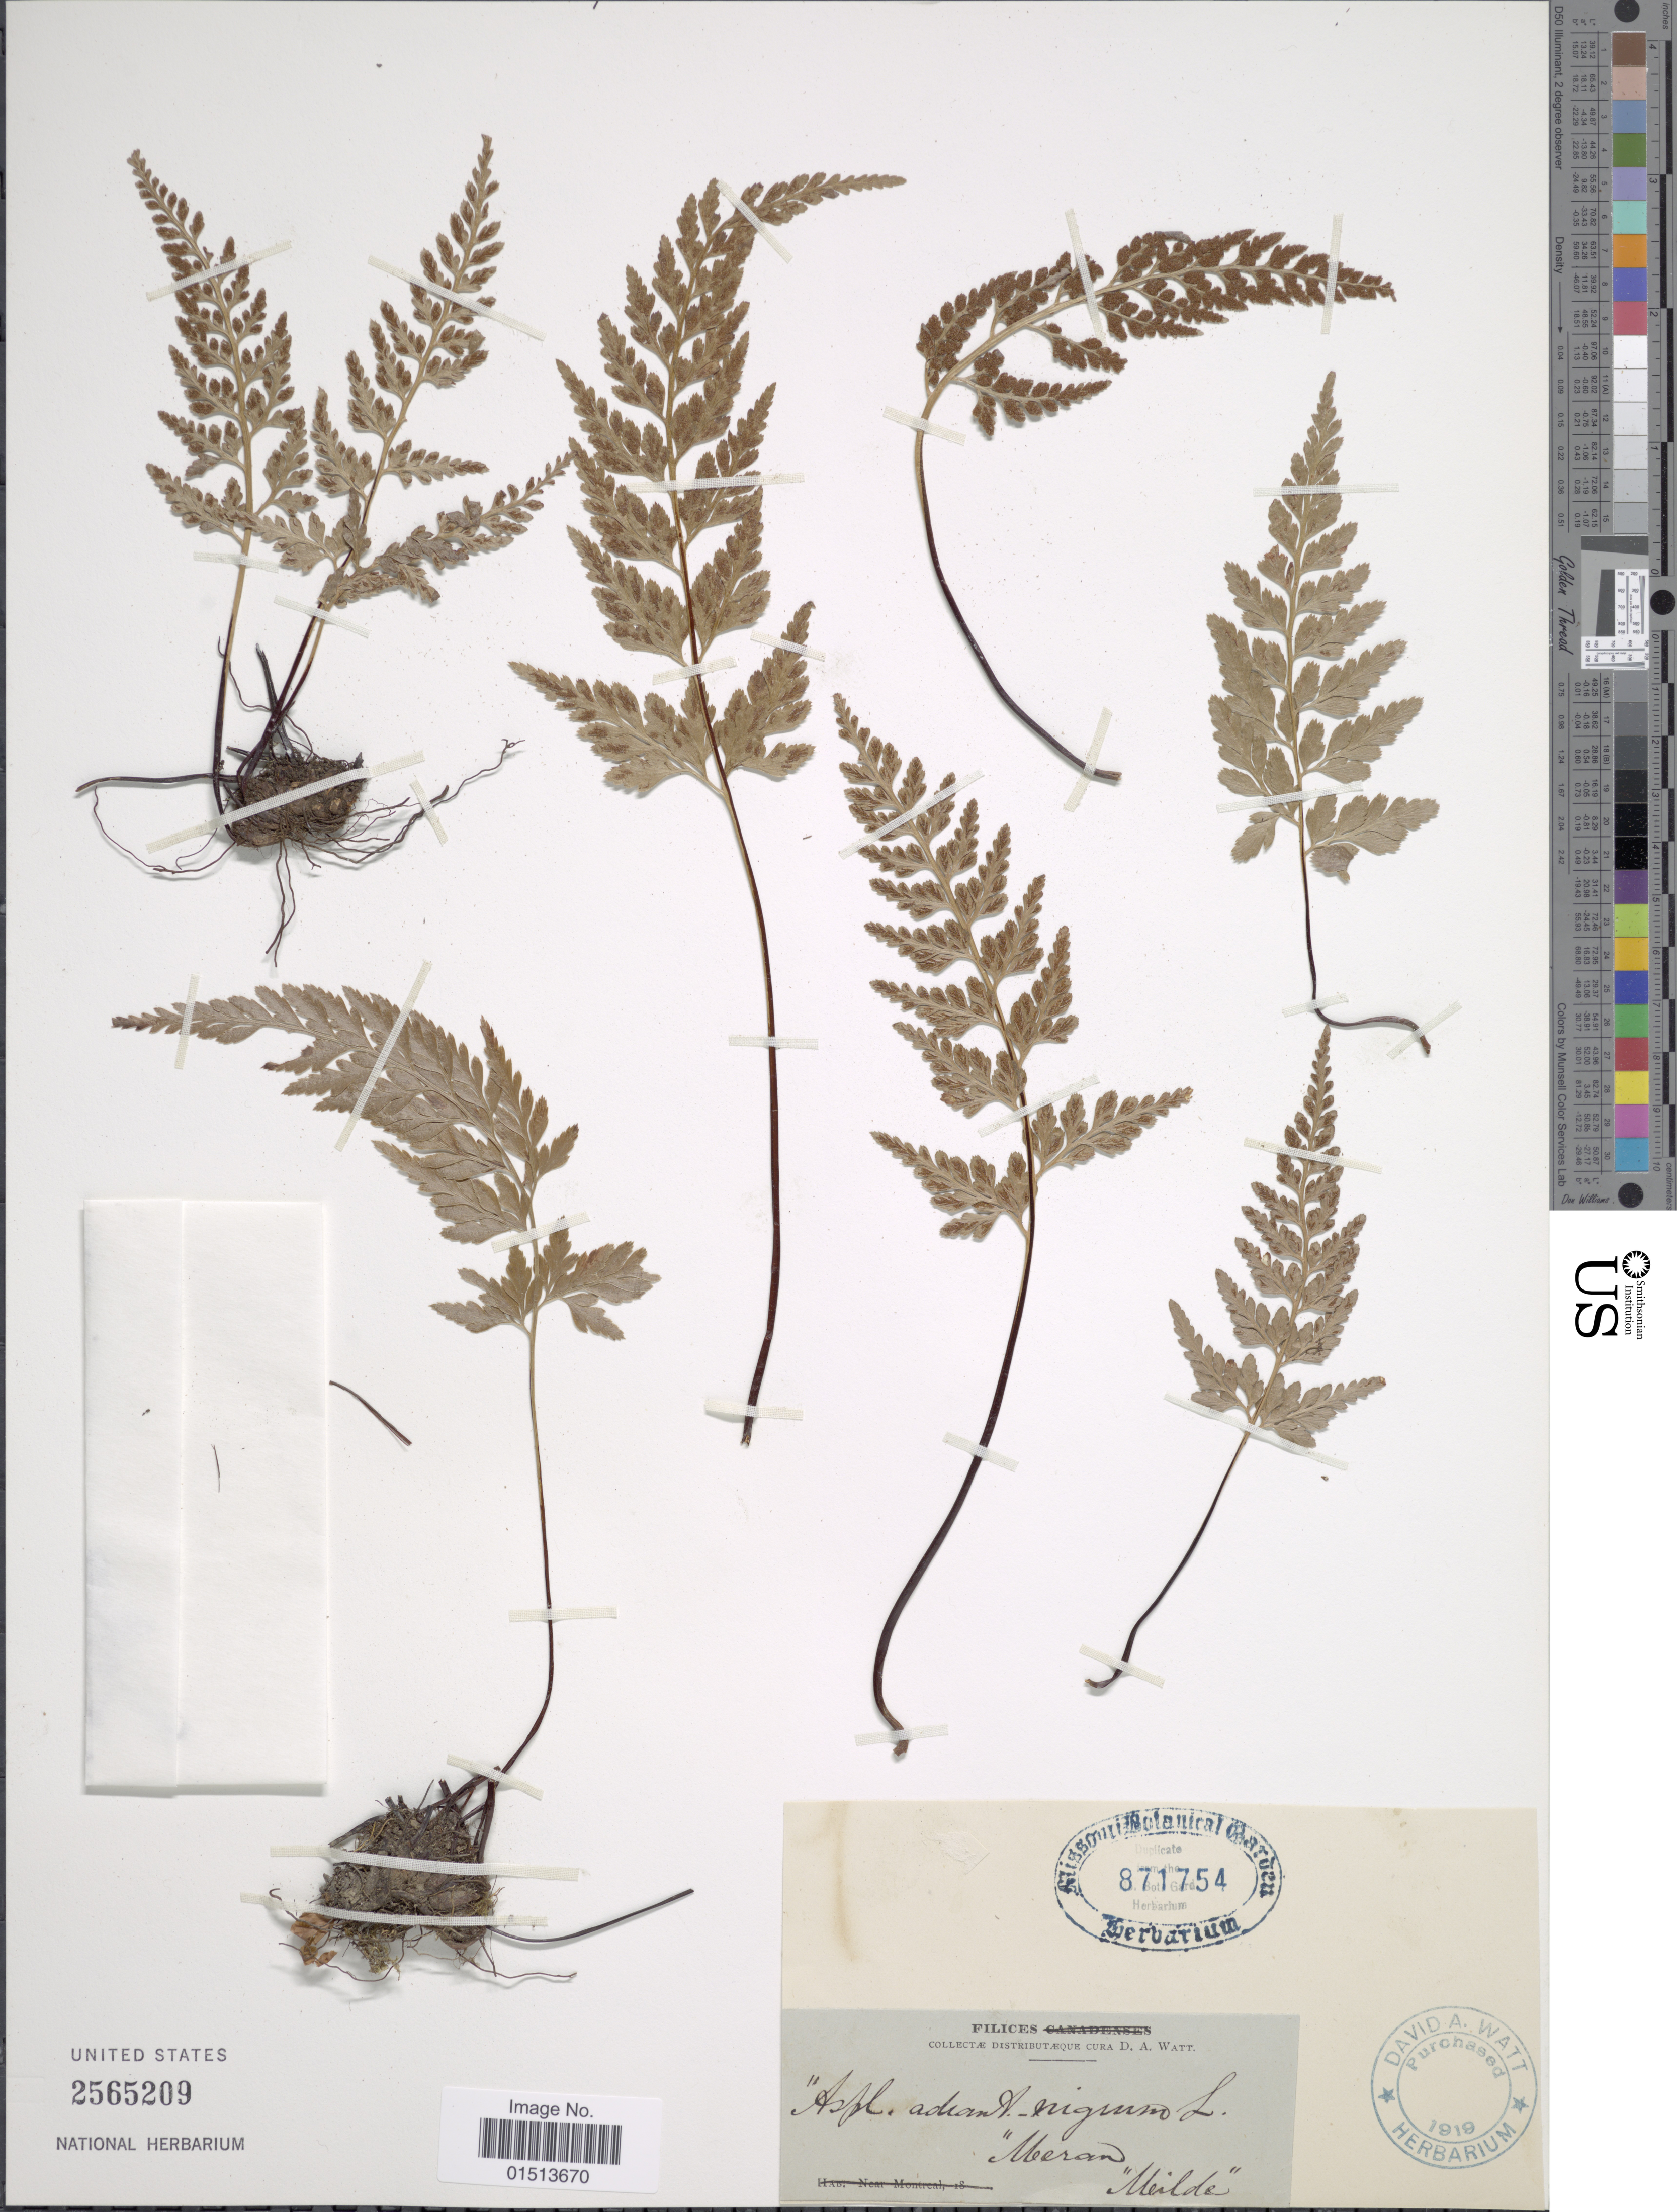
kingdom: Plantae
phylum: Tracheophyta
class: Polypodiopsida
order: Polypodiales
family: Aspleniaceae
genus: Asplenium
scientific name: Asplenium adiantum-nigrum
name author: L.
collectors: D. A. P. Watt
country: Italy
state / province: Trentino-Alto Adige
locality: Meran, "Meilde". [interpreted]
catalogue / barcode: US 871754